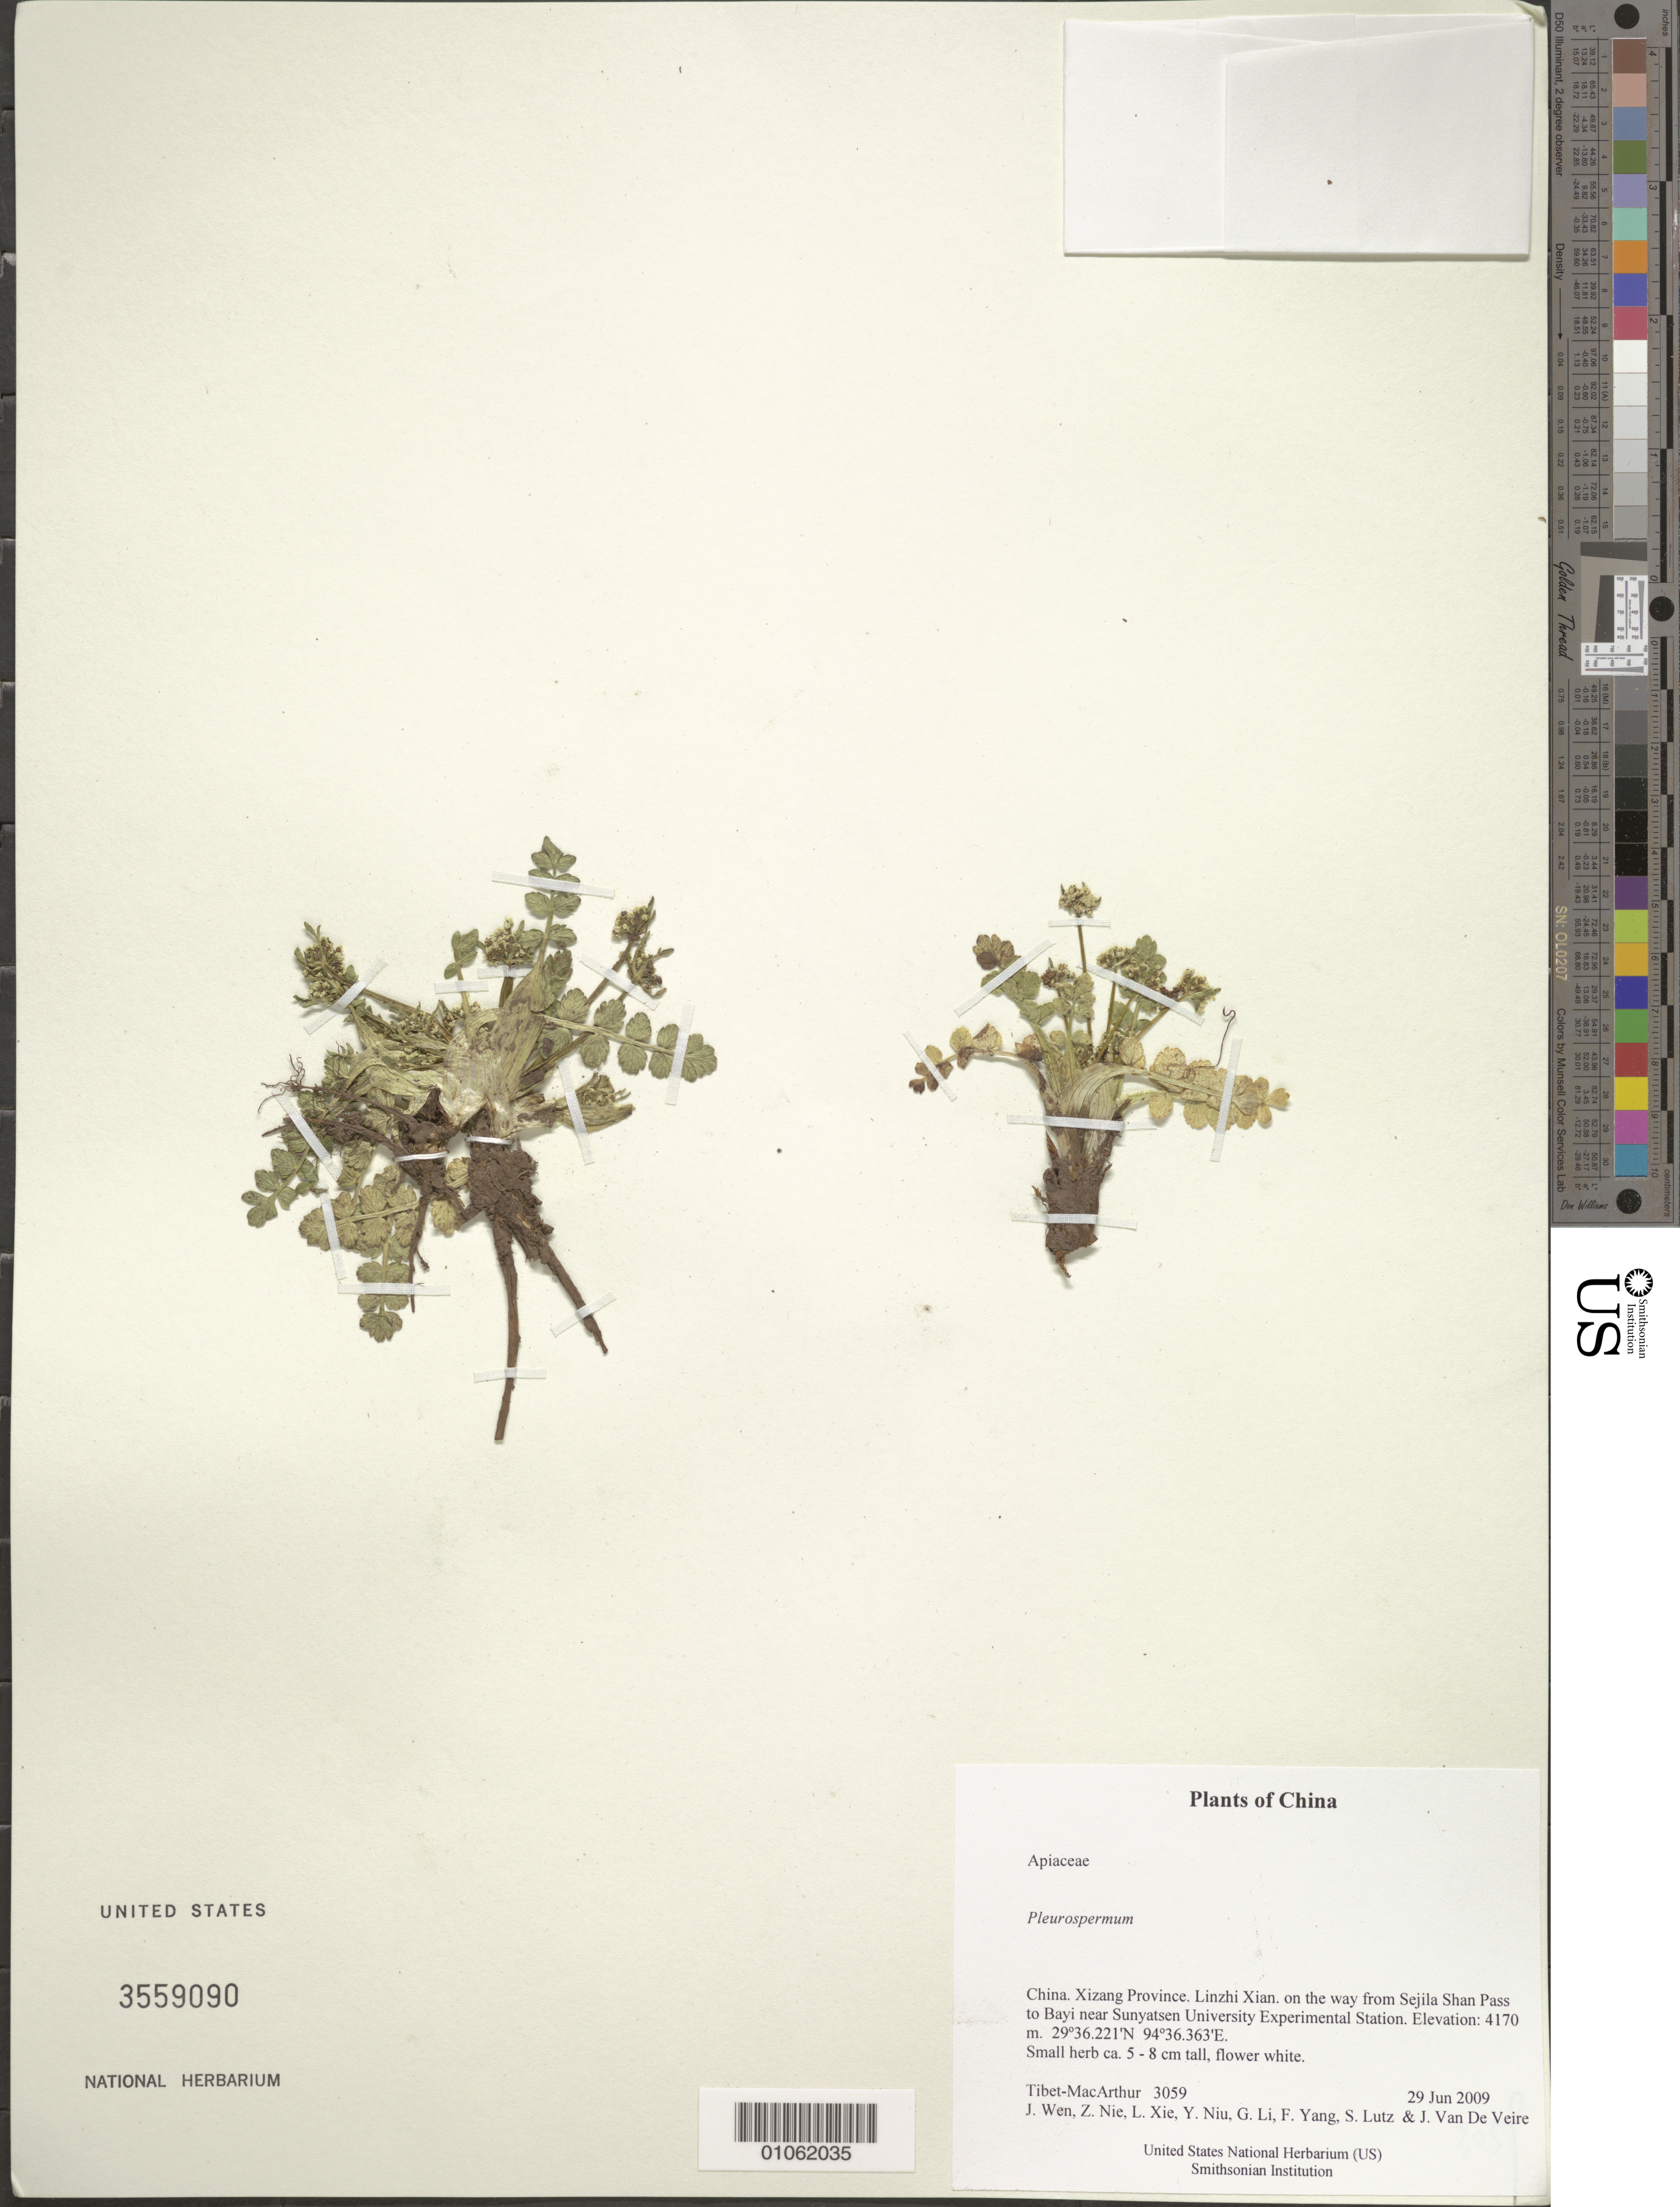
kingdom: Plantae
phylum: Tracheophyta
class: Magnoliopsida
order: Apiales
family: Apiaceae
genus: Pleurospermum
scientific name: Pleurospermum sp.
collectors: Tibet-MacArthur, J. Wen, Z. Nie, L. Xie, Y. Niu, G. Li, F. Yang, S. Lutz & J. Van De Veire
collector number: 3059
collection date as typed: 29 Jun 2009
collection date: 2009-06-29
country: China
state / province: Xizang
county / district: Linzhi Xian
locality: on the way from Sejila Shan Pass to Bayi near Sunyatsen University Experimental Station.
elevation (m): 4170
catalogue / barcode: US 3559090